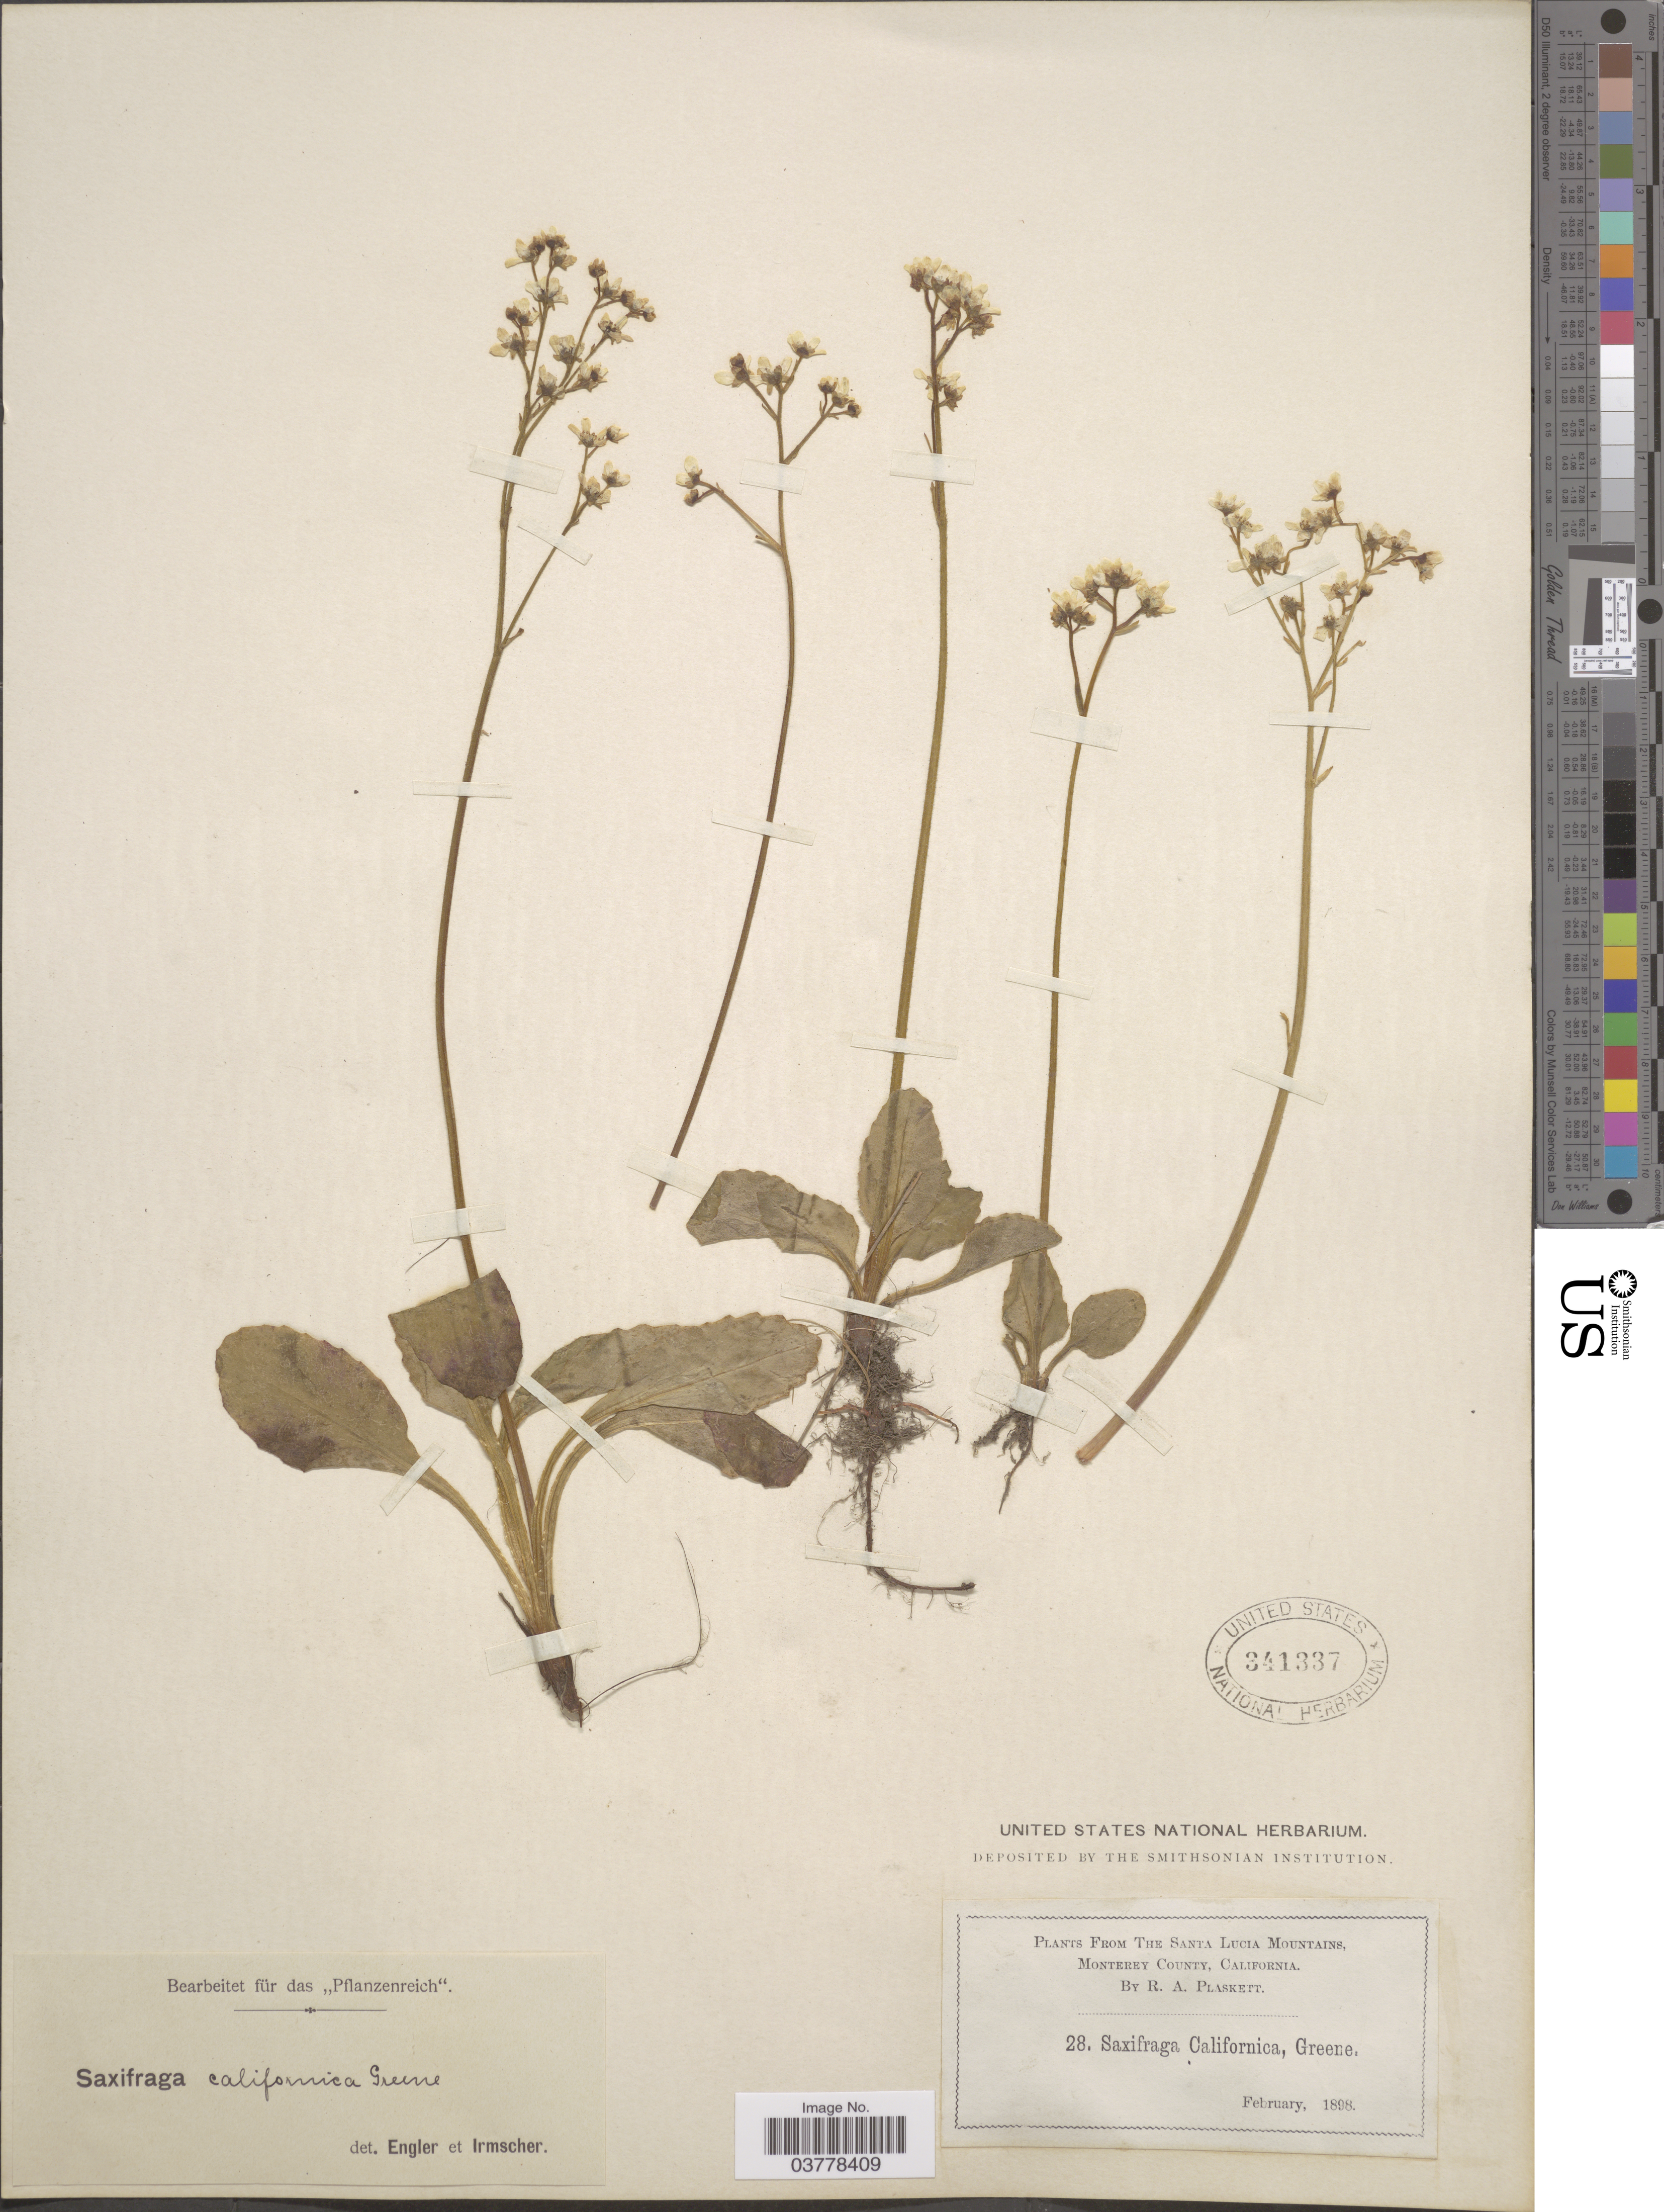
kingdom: Plantae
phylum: Tracheophyta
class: Magnoliopsida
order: Saxifragales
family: Saxifragaceae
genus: Micranthes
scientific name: Micranthes californica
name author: (Greene) Small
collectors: R. Plaskett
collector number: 28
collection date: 1898-02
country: United States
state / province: California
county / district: Monterey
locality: The Santa Lucia Mountains, Monterey County.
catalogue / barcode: US 341337